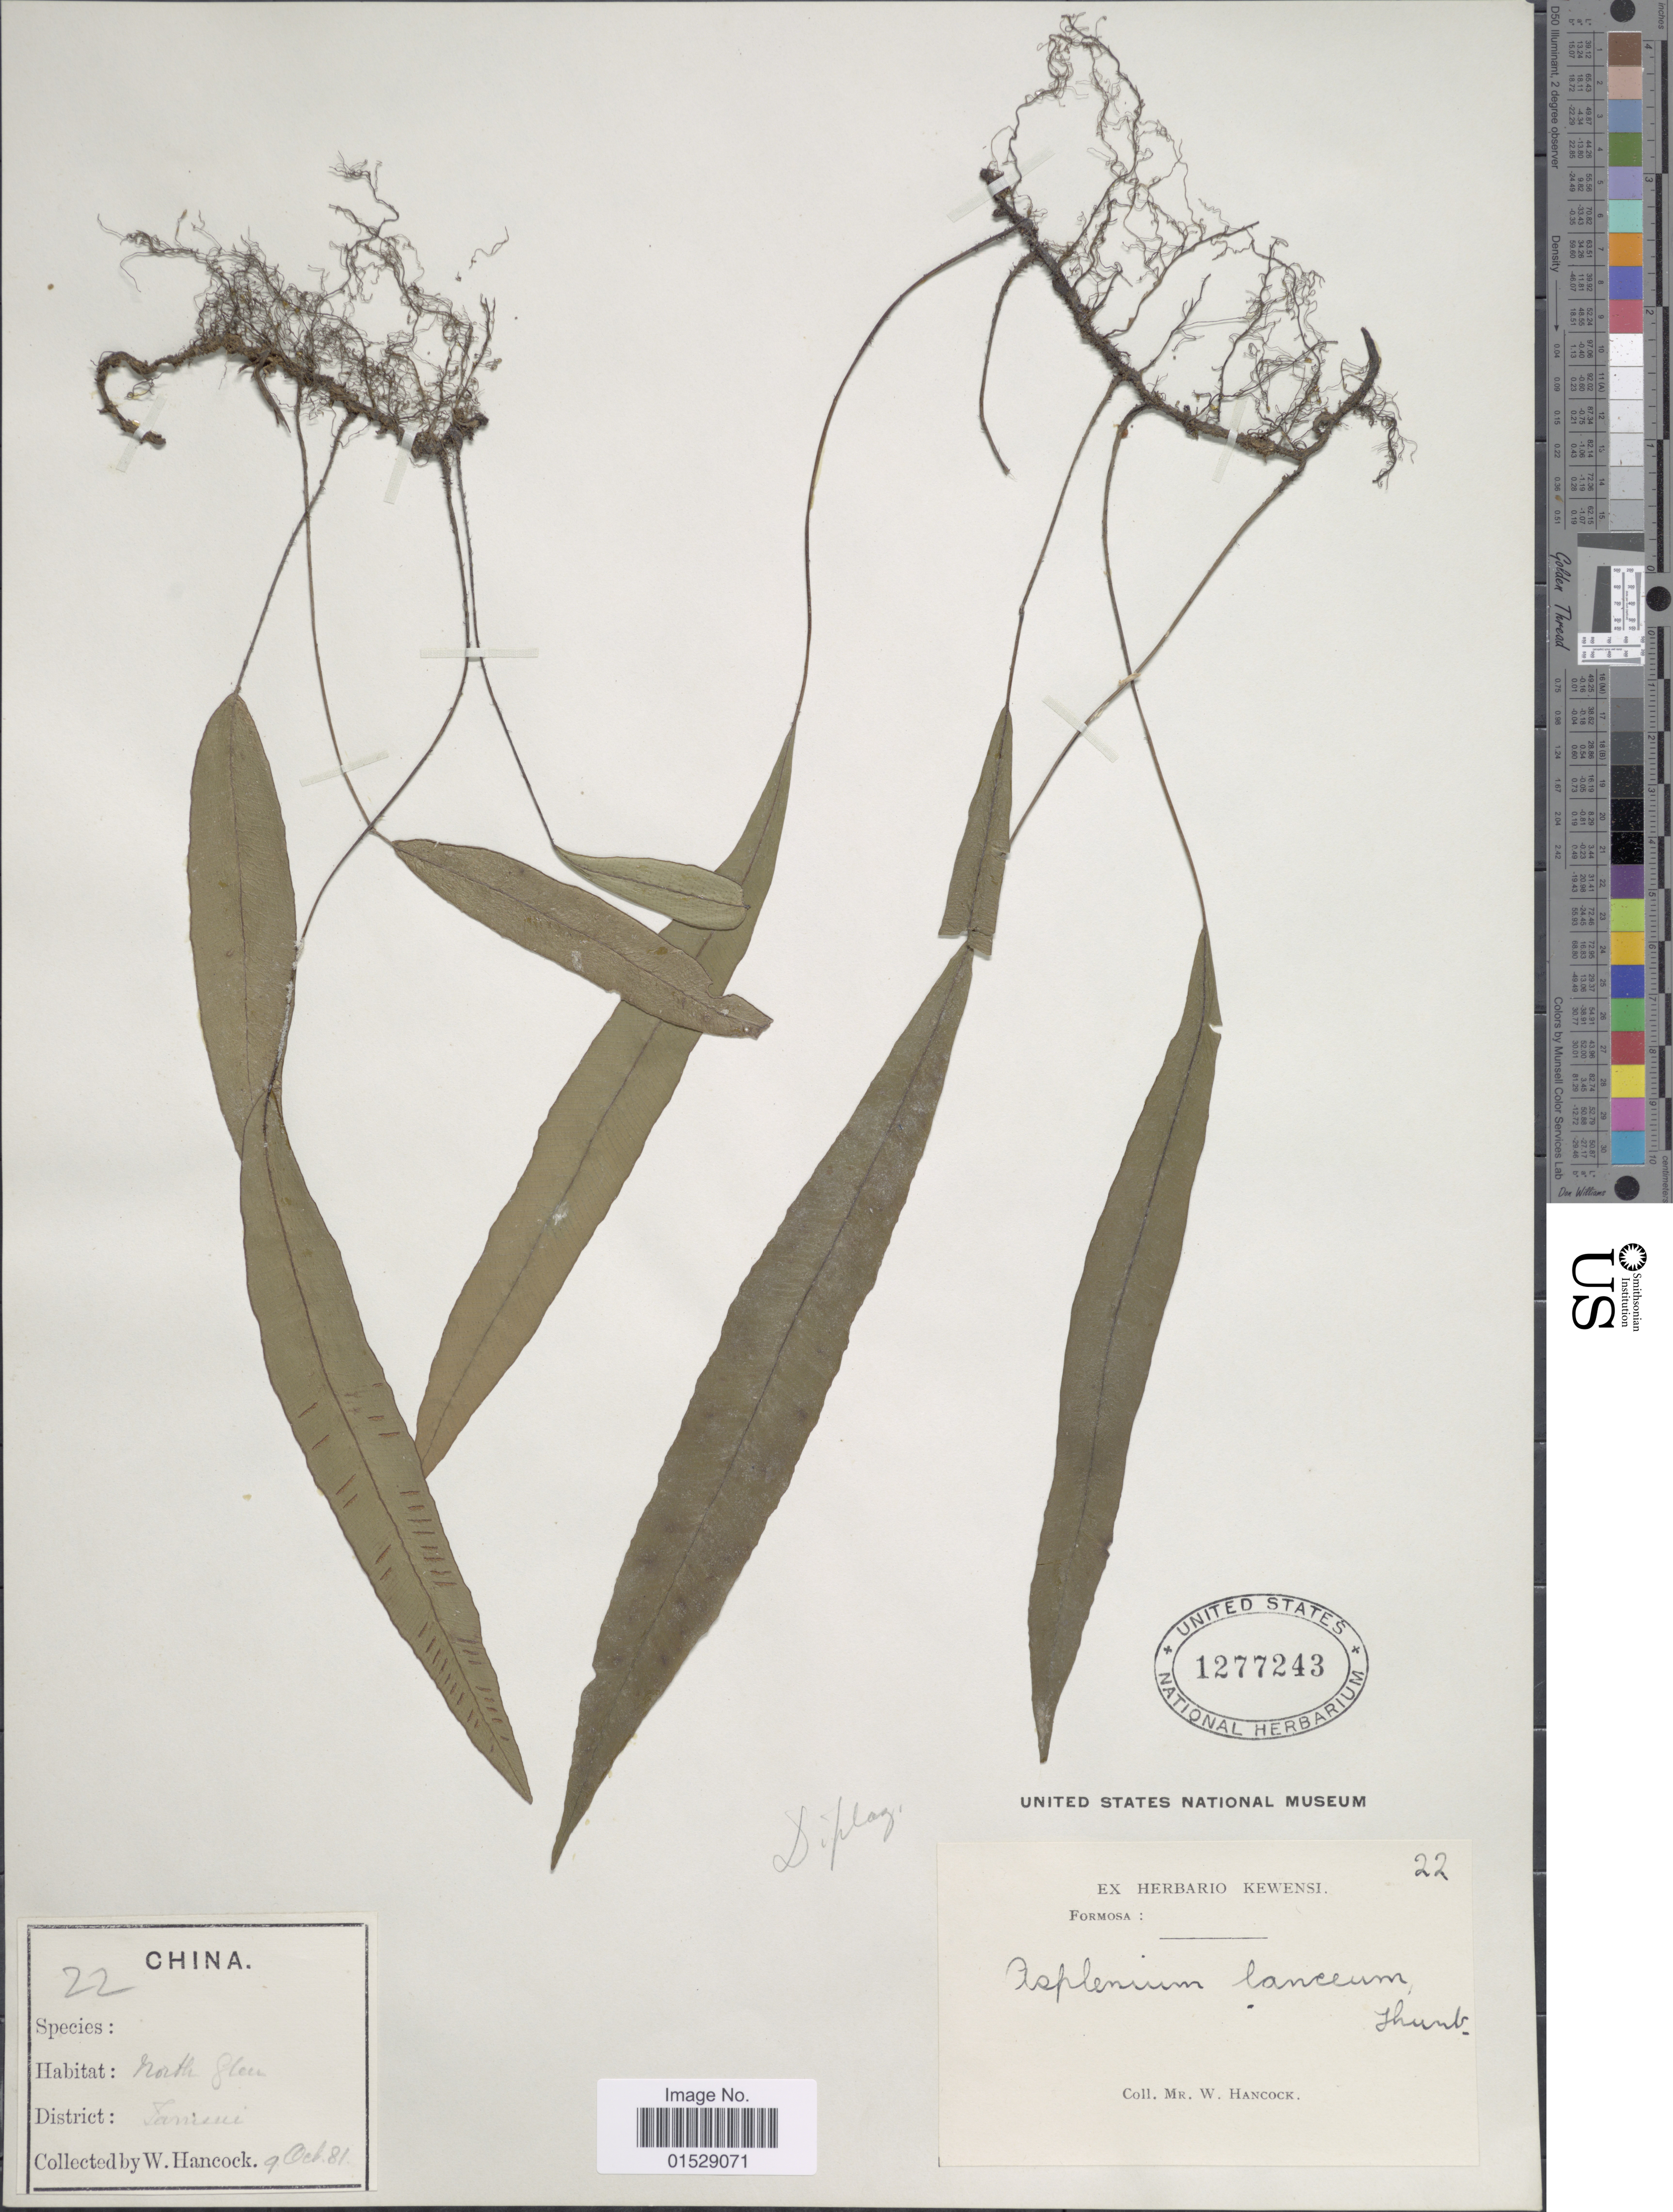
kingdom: Plantae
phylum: Tracheophyta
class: Polypodiopsida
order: Polypodiales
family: Athyriaceae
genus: Deparia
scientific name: Deparia lancea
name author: (Thunb.) Fraser-Jenk.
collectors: W. Hancock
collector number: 22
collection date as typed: Transcribed d/m/y: 9/10/81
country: China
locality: North Sten, District Tanieni [interpreted]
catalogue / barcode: US 1277243